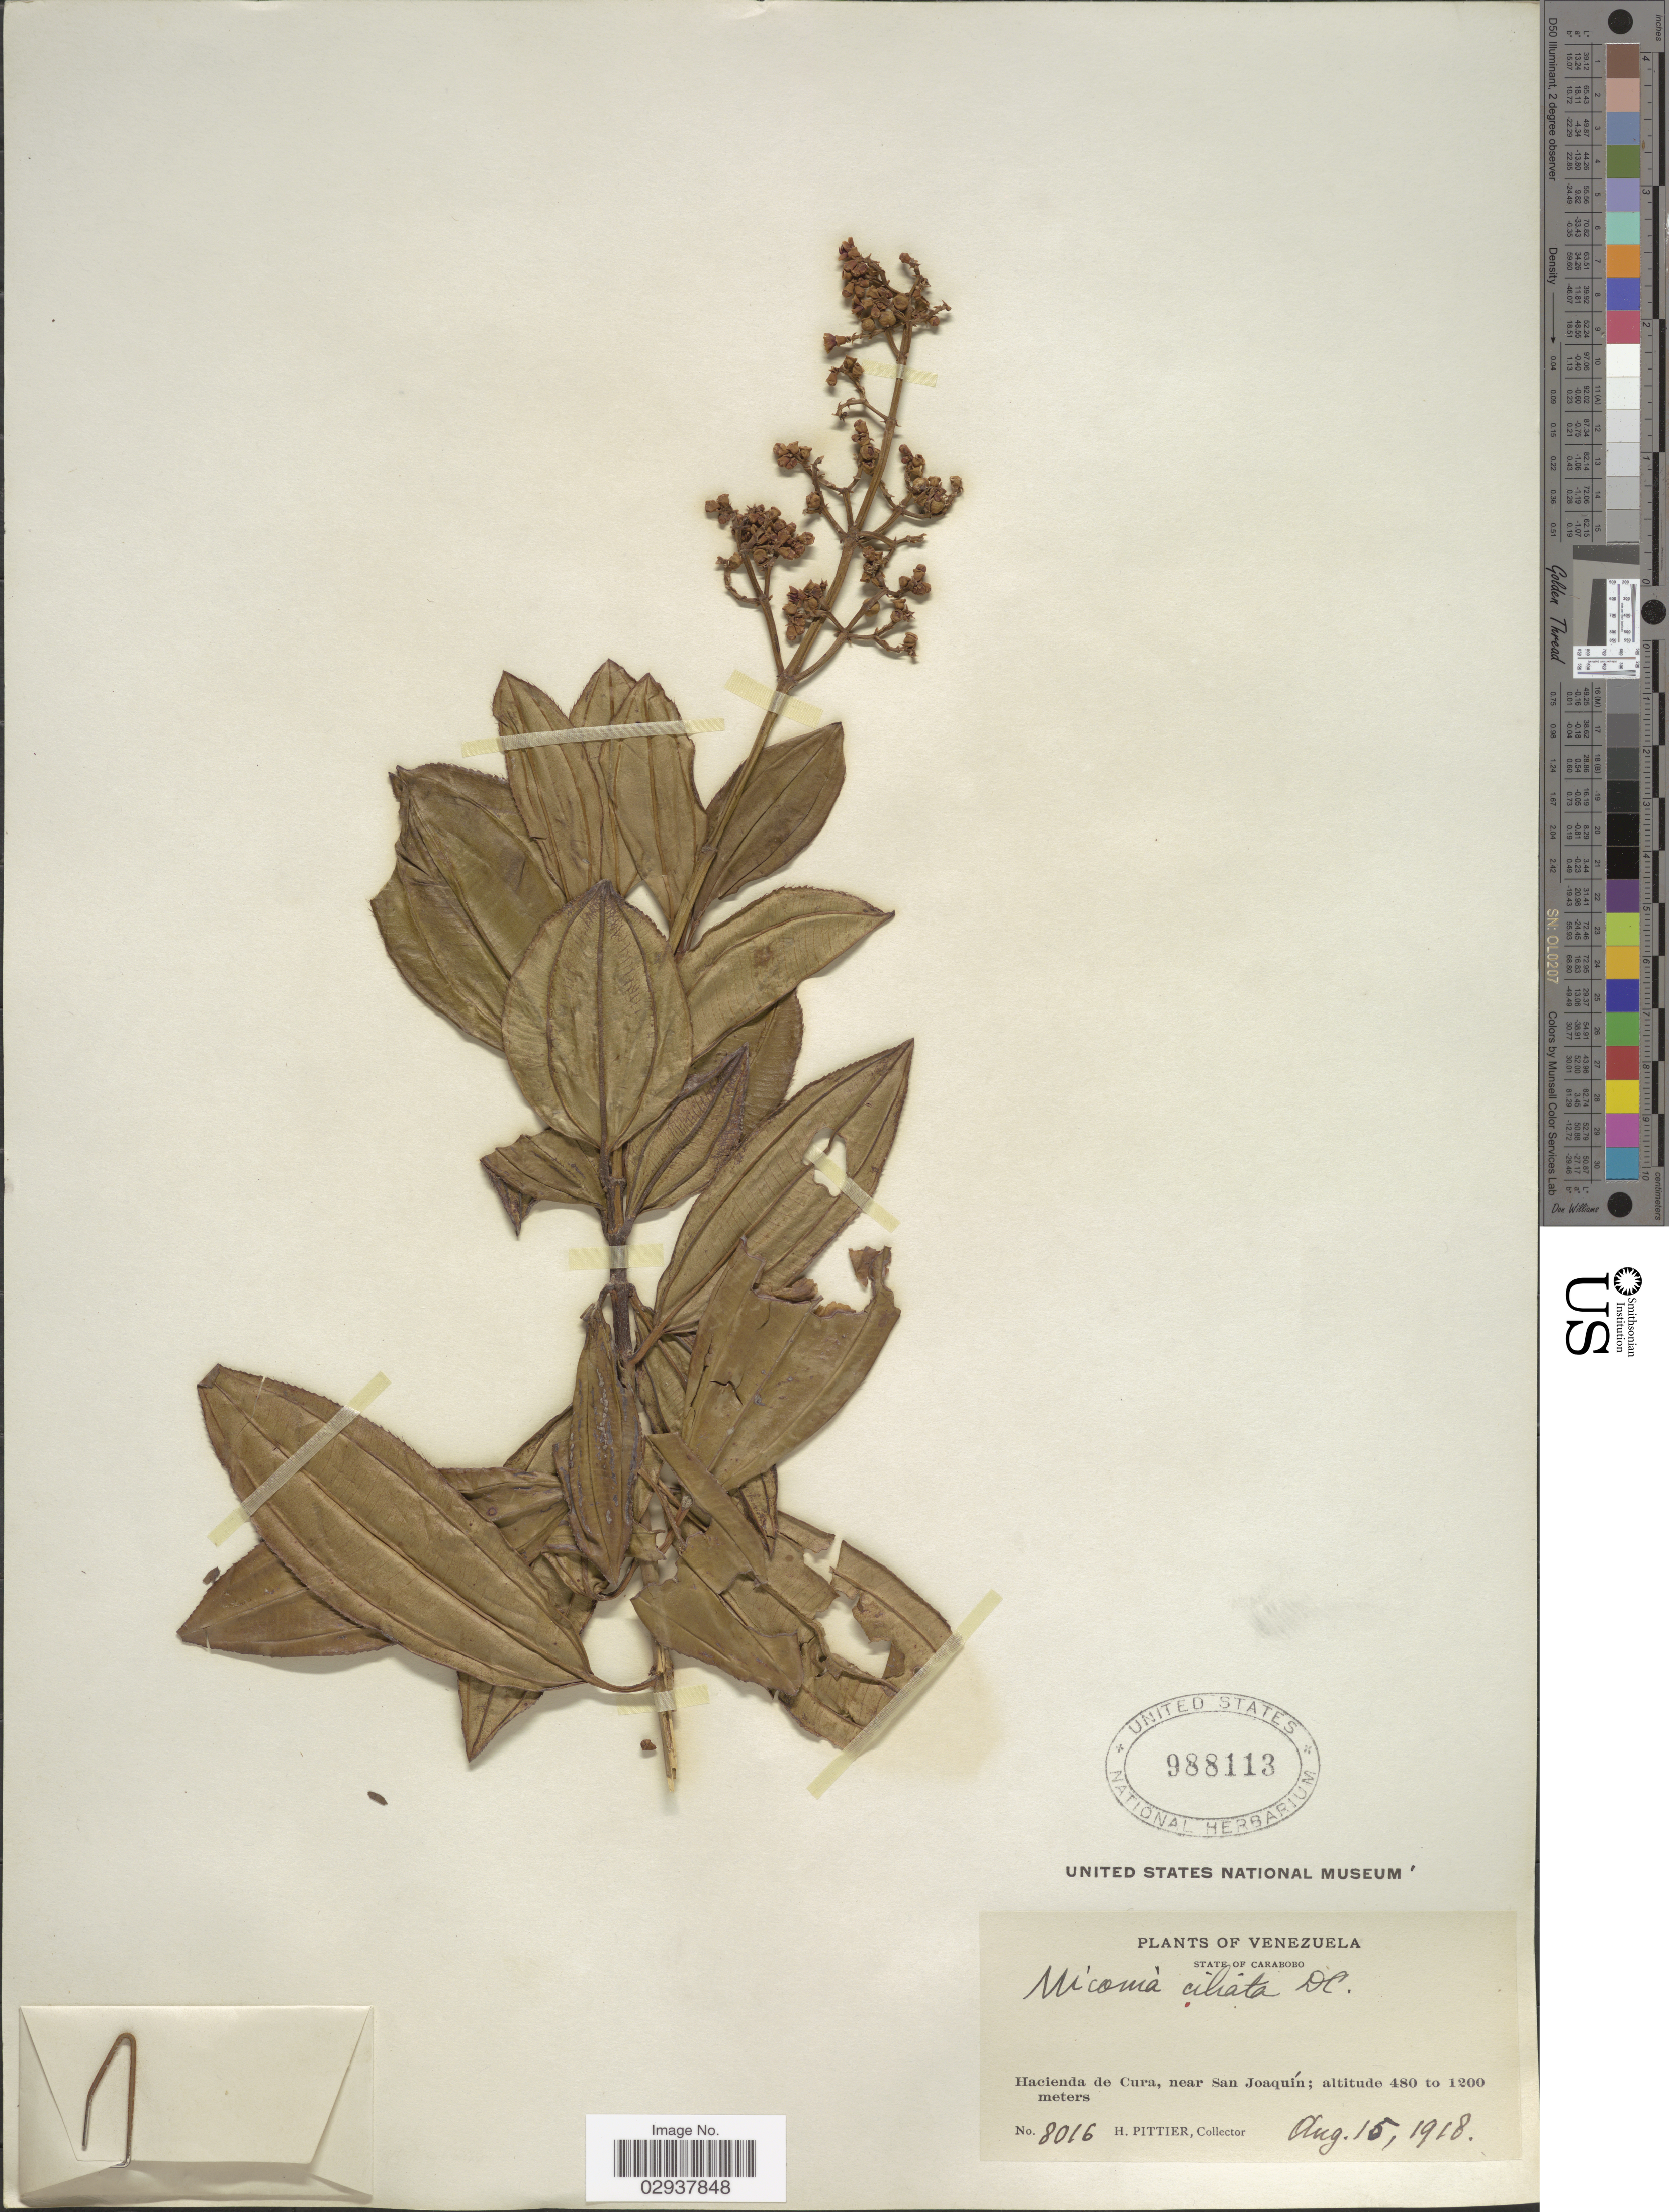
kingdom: Plantae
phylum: Tracheophyta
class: Magnoliopsida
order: Myrtales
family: Melastomataceae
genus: Miconia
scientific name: Miconia ciliata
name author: (Rich.) DC.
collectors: H. F. Pittier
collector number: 8016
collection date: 1918-08-15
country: Venezuela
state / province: Carabobo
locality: State of Carabobo. Hacienda de Cura, near San Joaquín.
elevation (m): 480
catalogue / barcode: US 988113